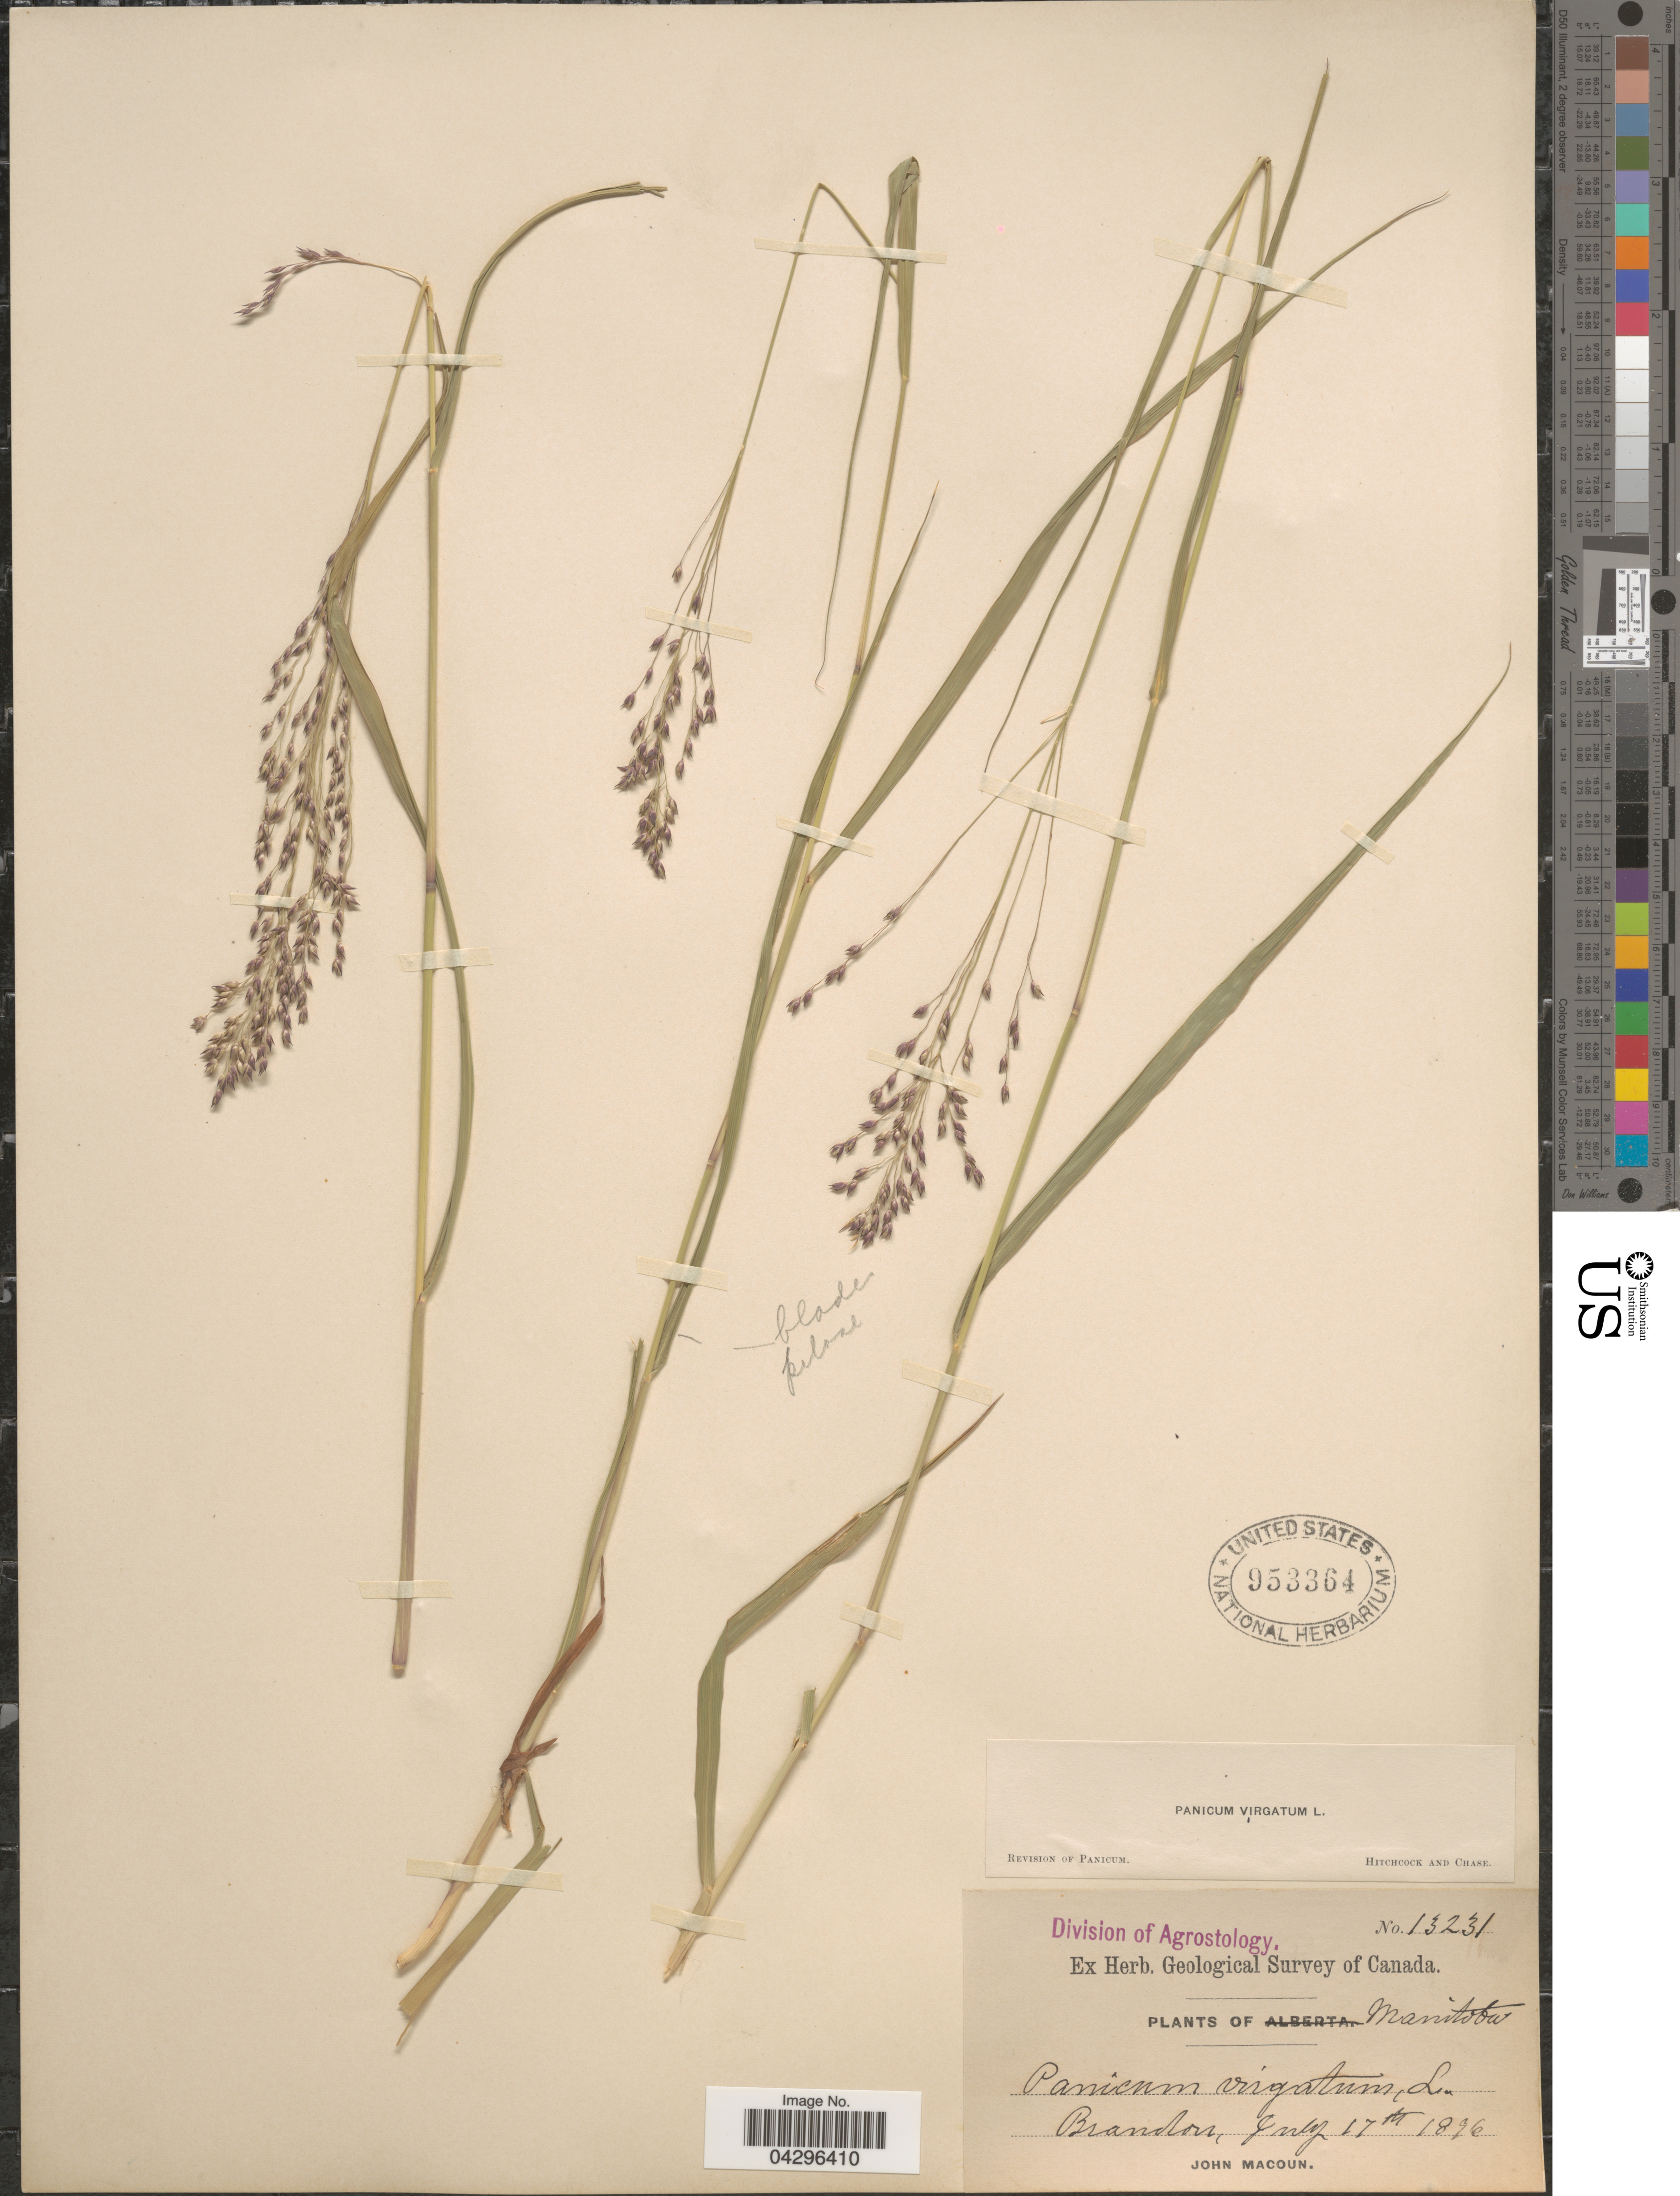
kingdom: Plantae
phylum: Tracheophyta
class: Liliopsida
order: Poales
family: Poaceae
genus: Panicum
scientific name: Panicum virgatum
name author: L.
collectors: J. Macoun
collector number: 13231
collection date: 1876-07-17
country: Canada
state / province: Manitoba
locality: Geological Survey of Canada. Manitoba. Brandon.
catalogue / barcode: US 953364